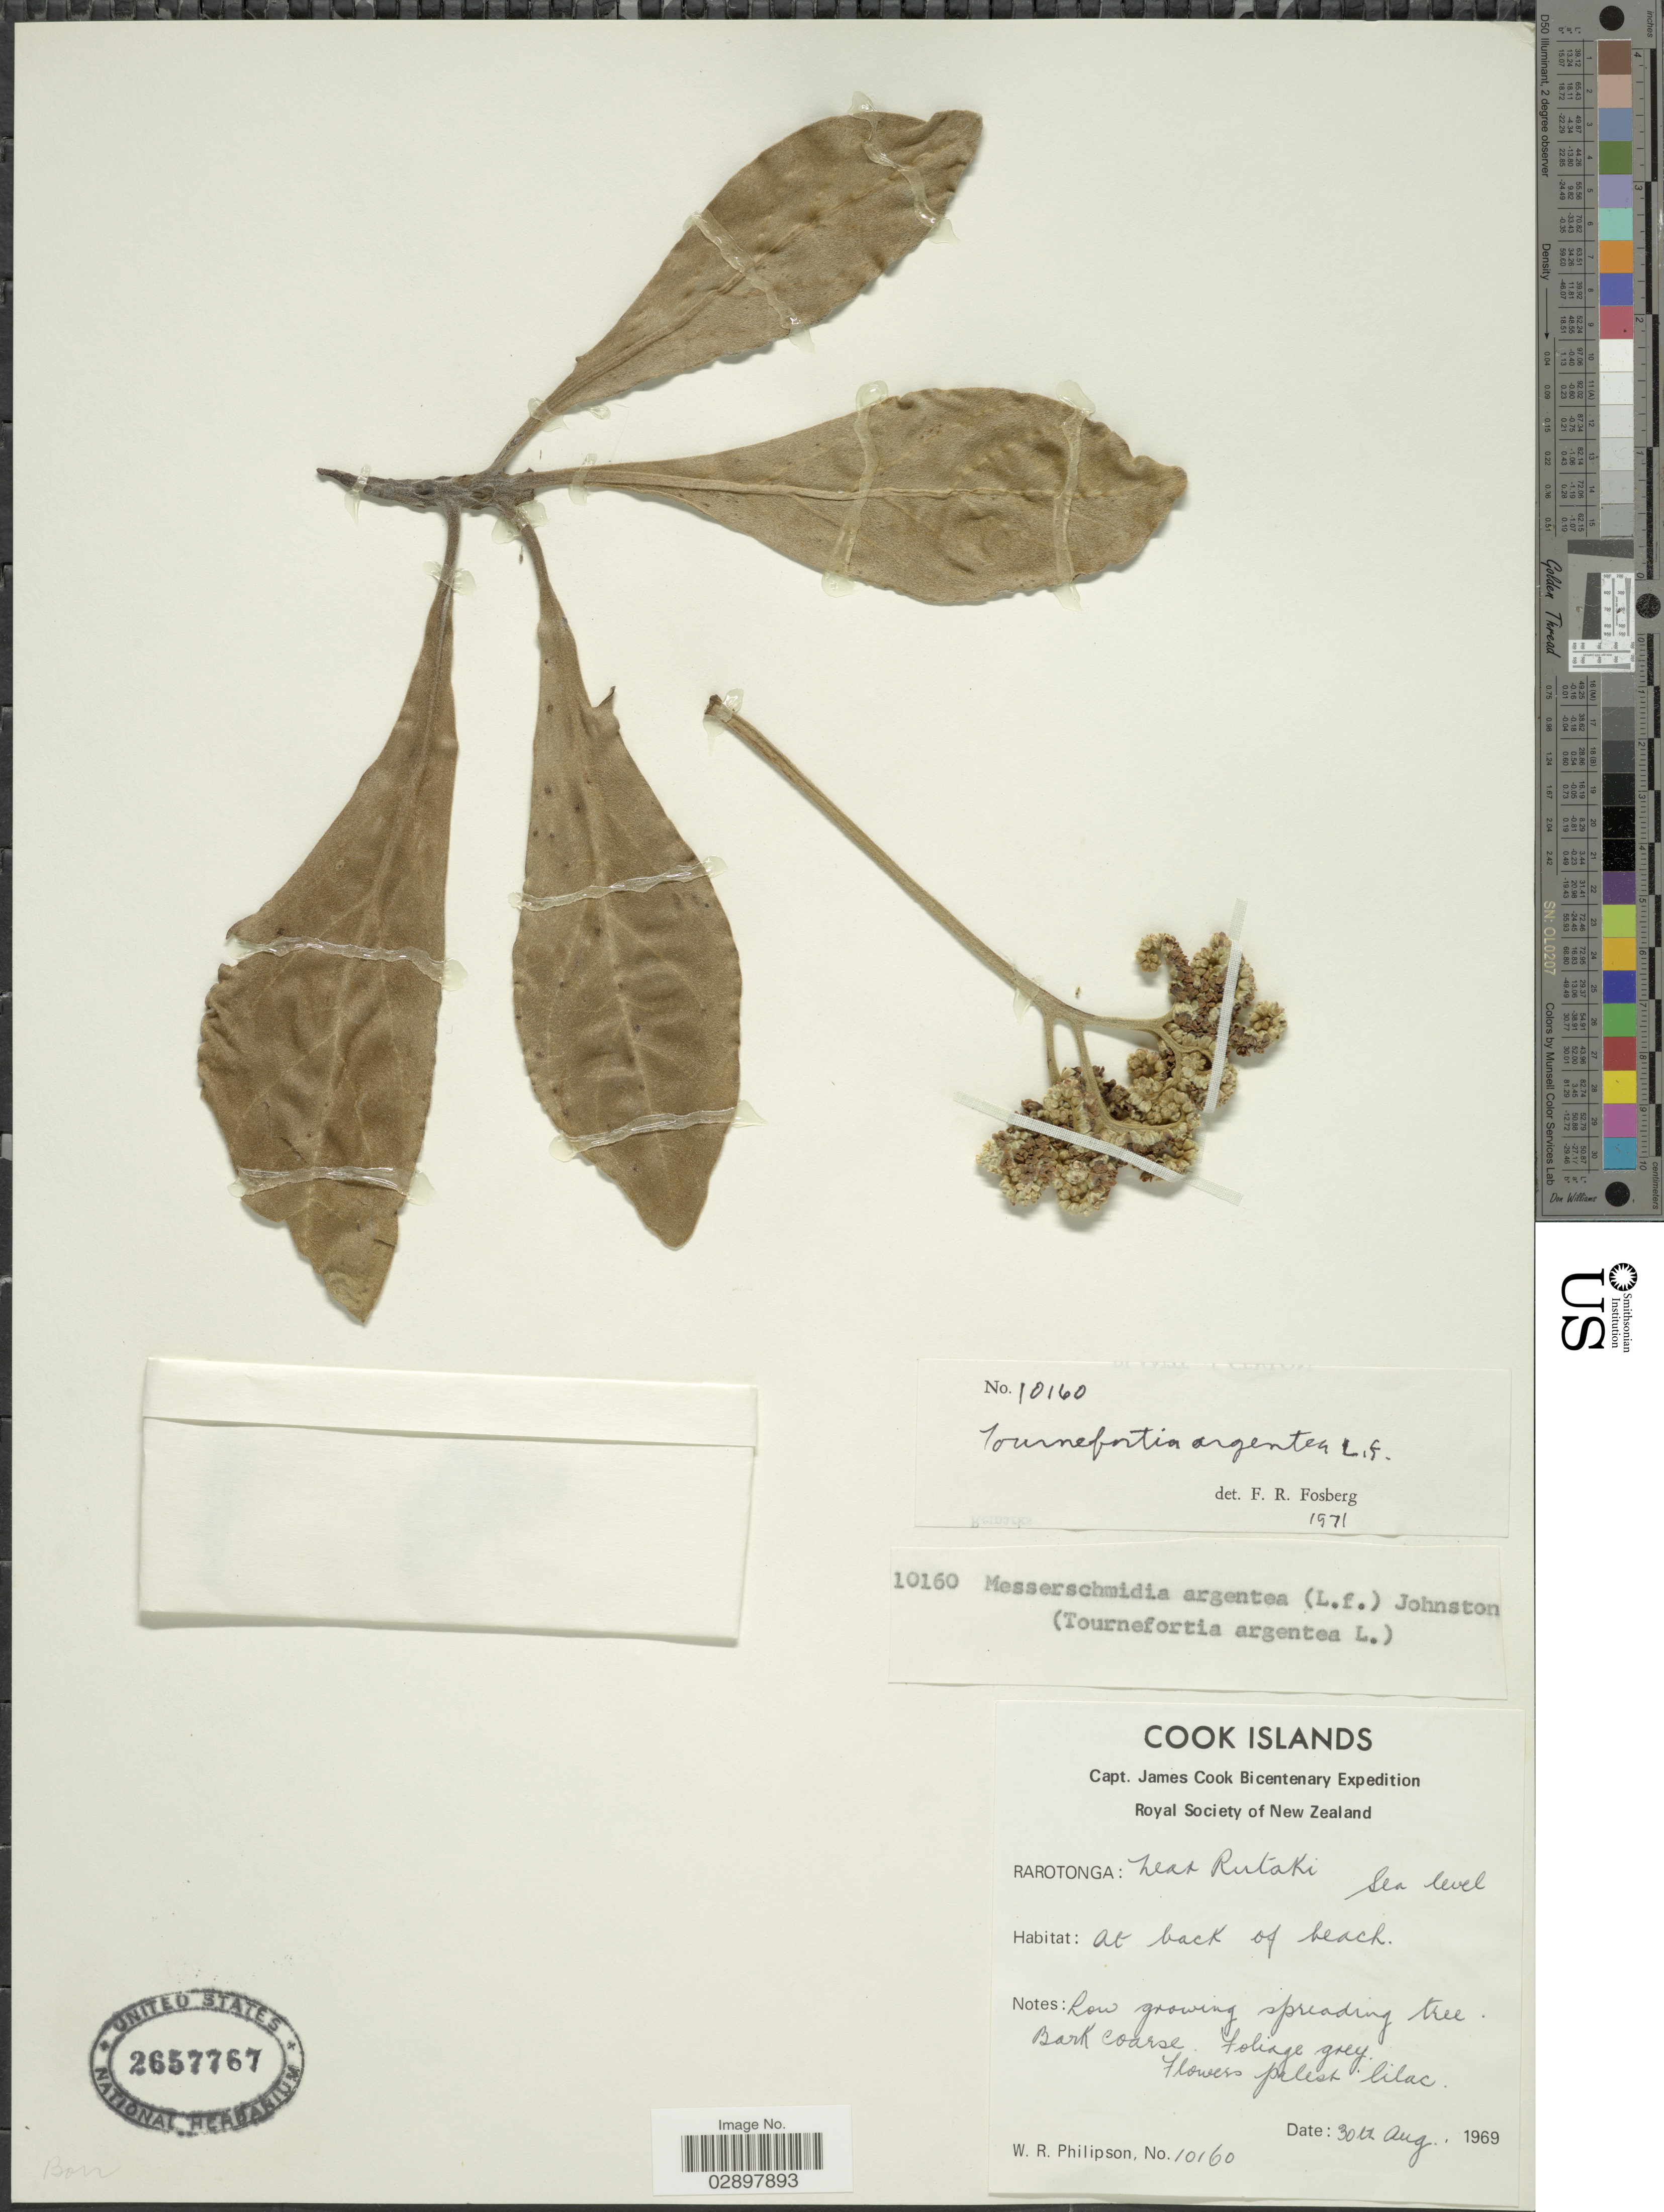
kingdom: Plantae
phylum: Tracheophyta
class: Magnoliopsida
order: Boraginales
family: Heliotropiaceae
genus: Heliotropium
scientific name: Heliotropium arboreum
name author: (Blanco) Mabberley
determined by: Wagner, W. L., (BOT), Smithsonian Institution - National Museum of Natural History (UNITED STATES)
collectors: W. R. Philipson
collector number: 10160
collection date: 1969-08-30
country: Cook Islands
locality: Rarotonga: near Rutaki.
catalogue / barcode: US 2657767